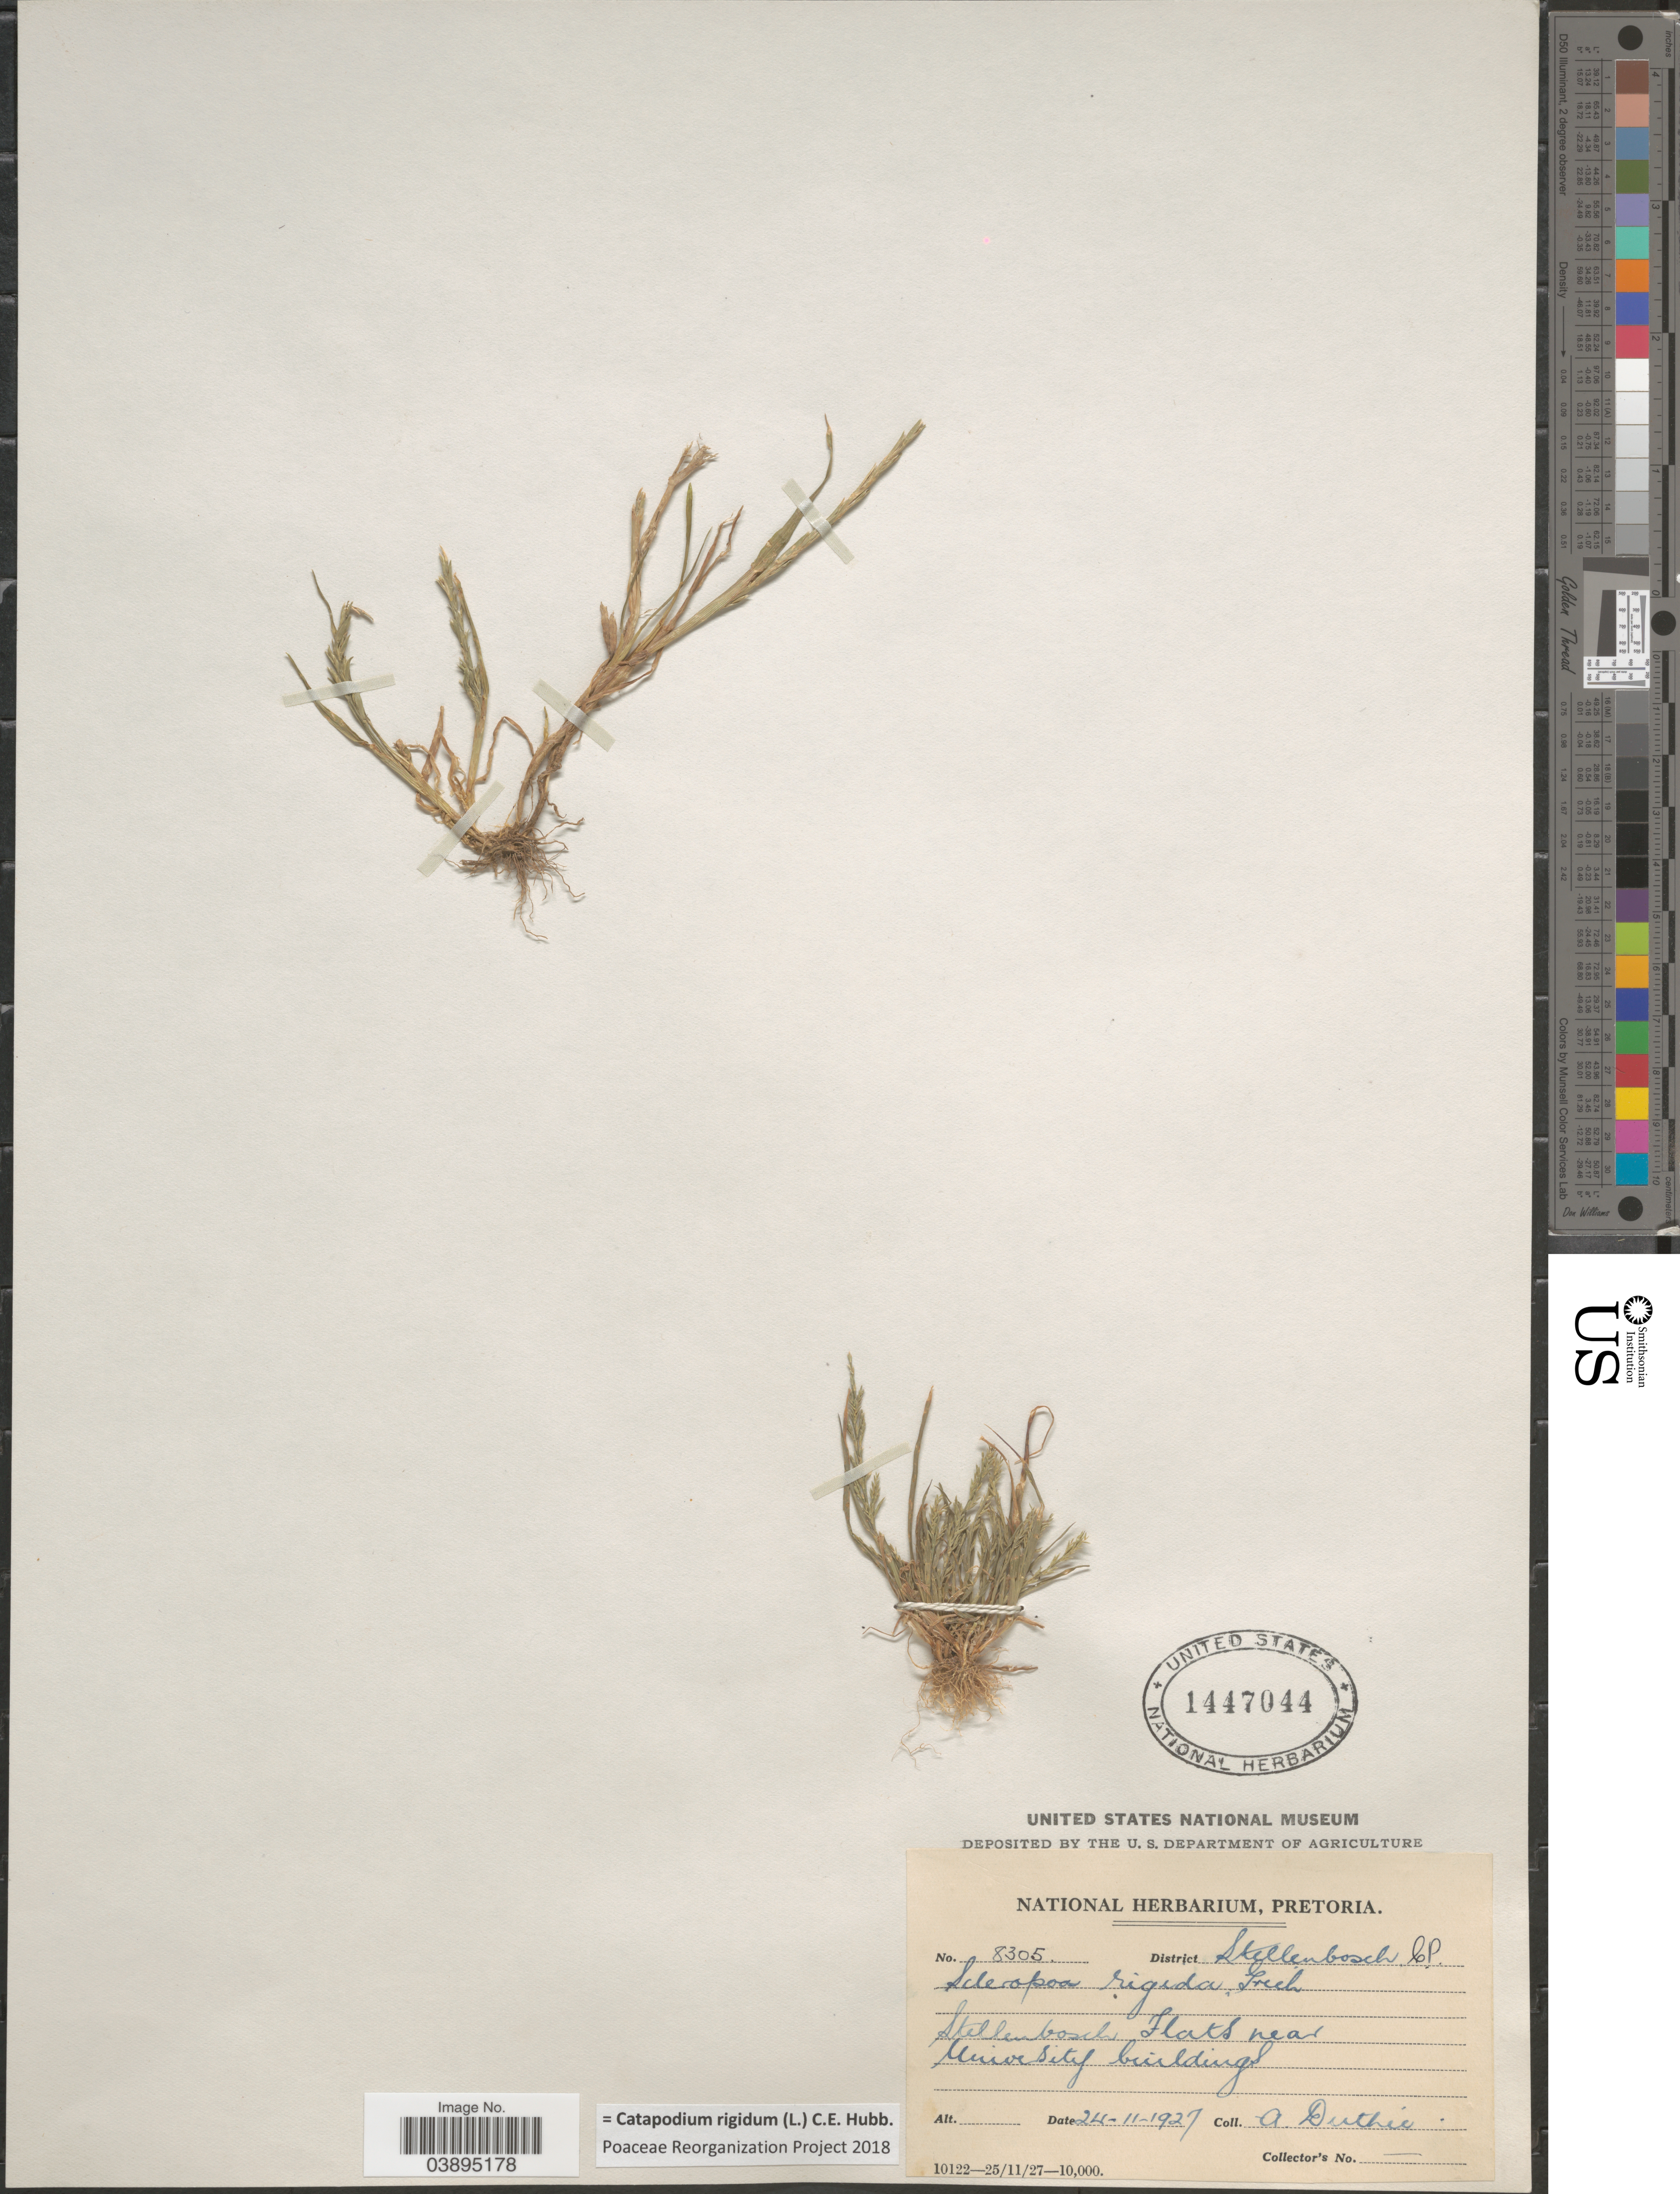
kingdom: Plantae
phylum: Tracheophyta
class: Liliopsida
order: Poales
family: Poaceae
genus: Catapodium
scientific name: Catapodium rigidum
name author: (L.) C.E. Hubb.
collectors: A. V. Duthie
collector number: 8305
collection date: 1927-11-24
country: South Africa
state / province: Western Cape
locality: District Stellenbosch, CP. Stellenbosch Flats near University buildings.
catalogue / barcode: US 1447044